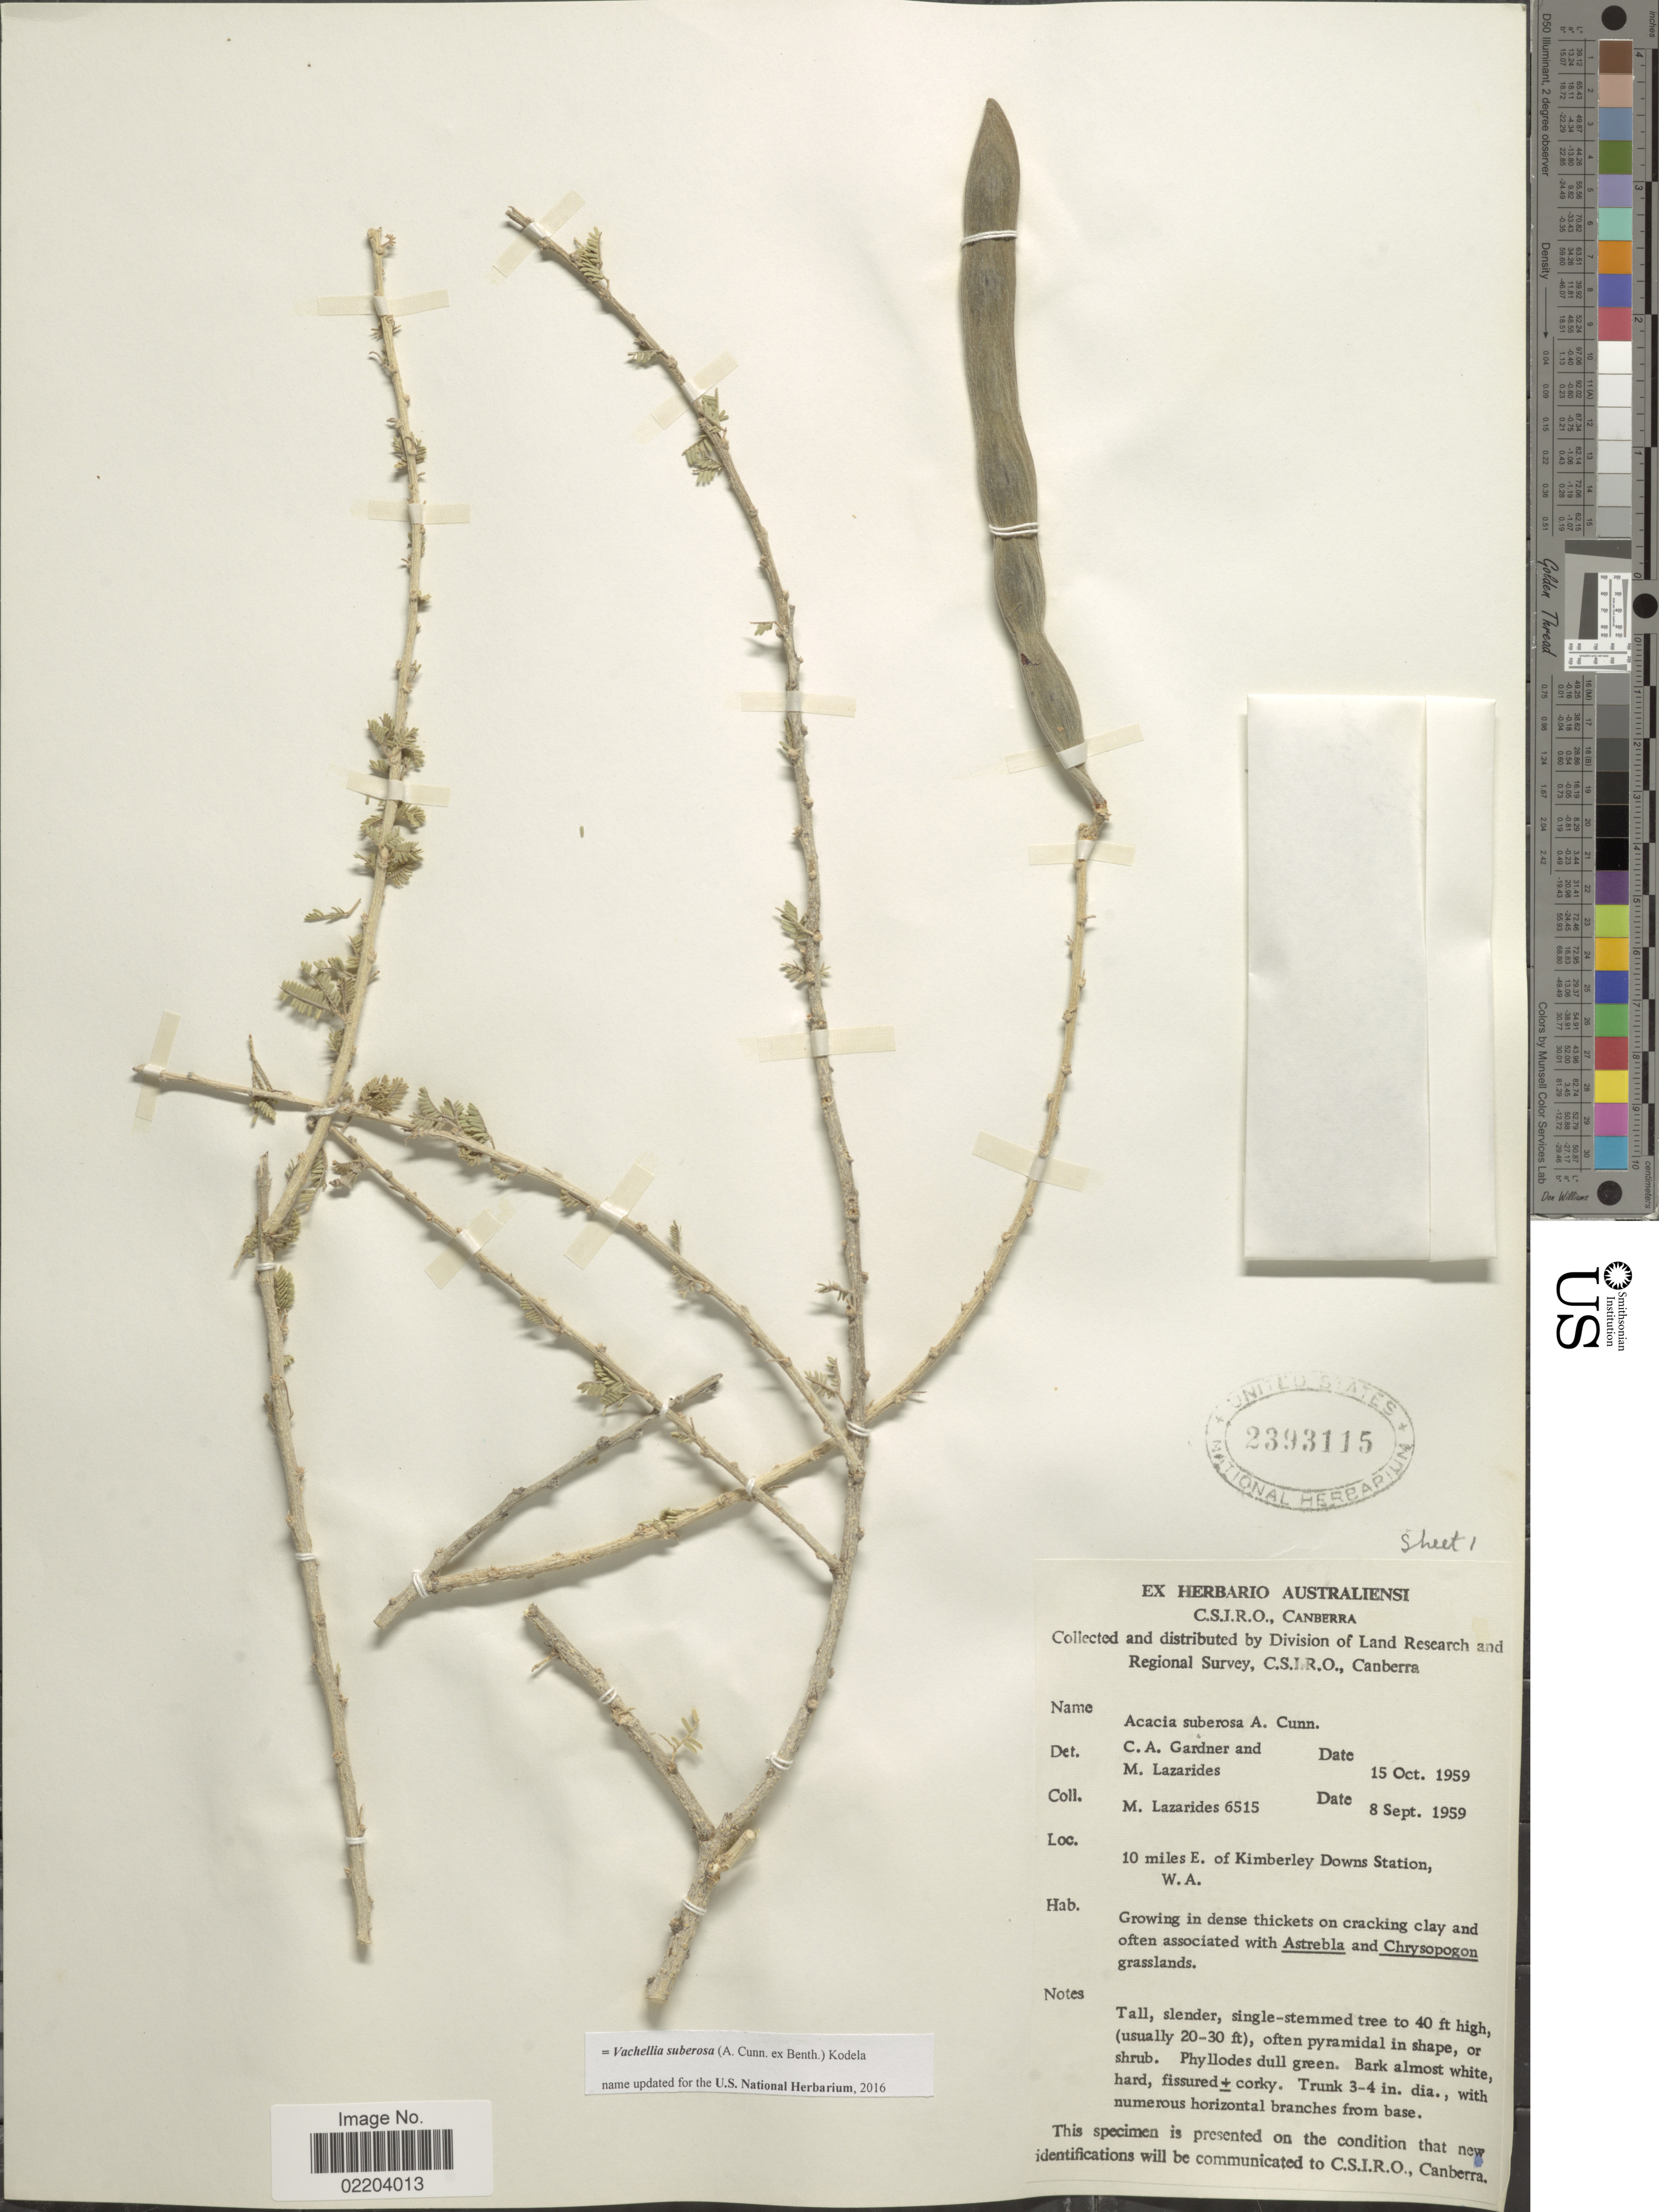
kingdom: Plantae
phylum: Tracheophyta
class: Magnoliopsida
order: Fabales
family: Fabaceae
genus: Vachellia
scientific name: Vachellia suberosa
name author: (A. Cunn. ex Benth.) Kodela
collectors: M. Lazarides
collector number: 6515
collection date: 1959-09-08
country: Australia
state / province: Western Australia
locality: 10 miles E. of Kimberley Downs Station, W.A.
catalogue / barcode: US 2393115